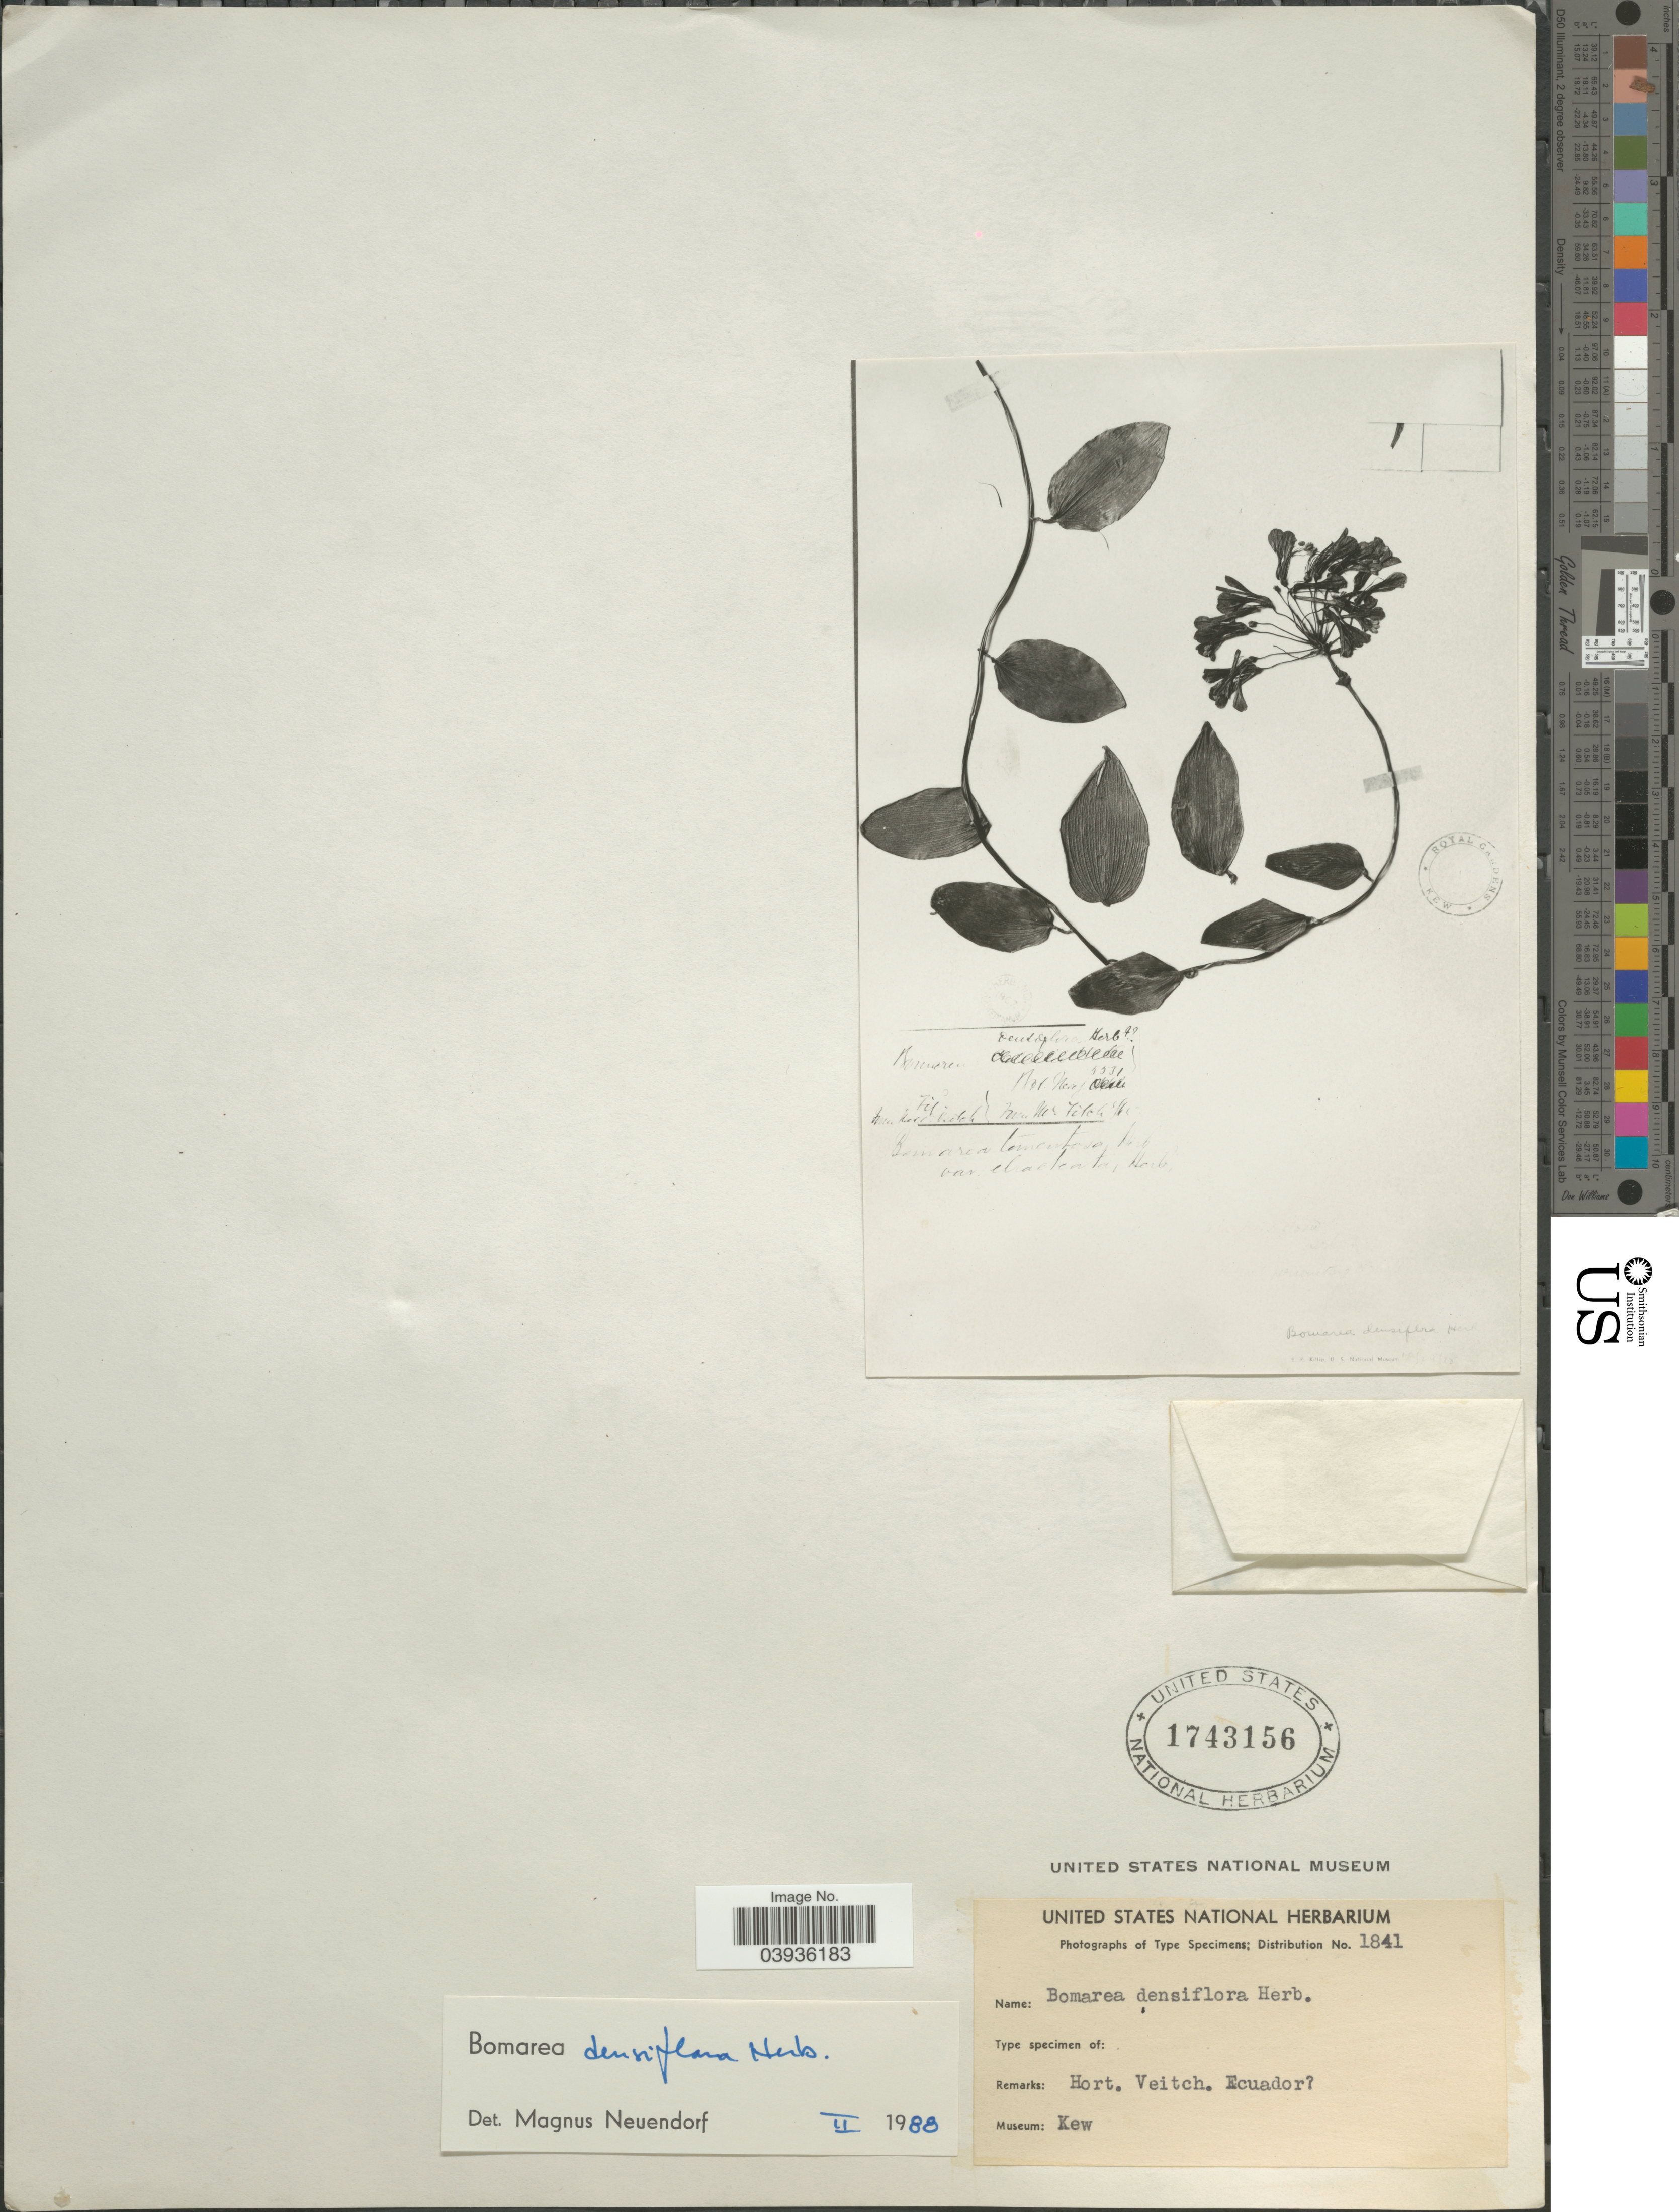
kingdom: Plantae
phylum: Tracheophyta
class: Liliopsida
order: Liliales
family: Alstroemeriaceae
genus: Bomarea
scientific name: Bomarea densiflora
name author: Herb.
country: Ecuador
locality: Hort. Veitch.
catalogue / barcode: US 1743156